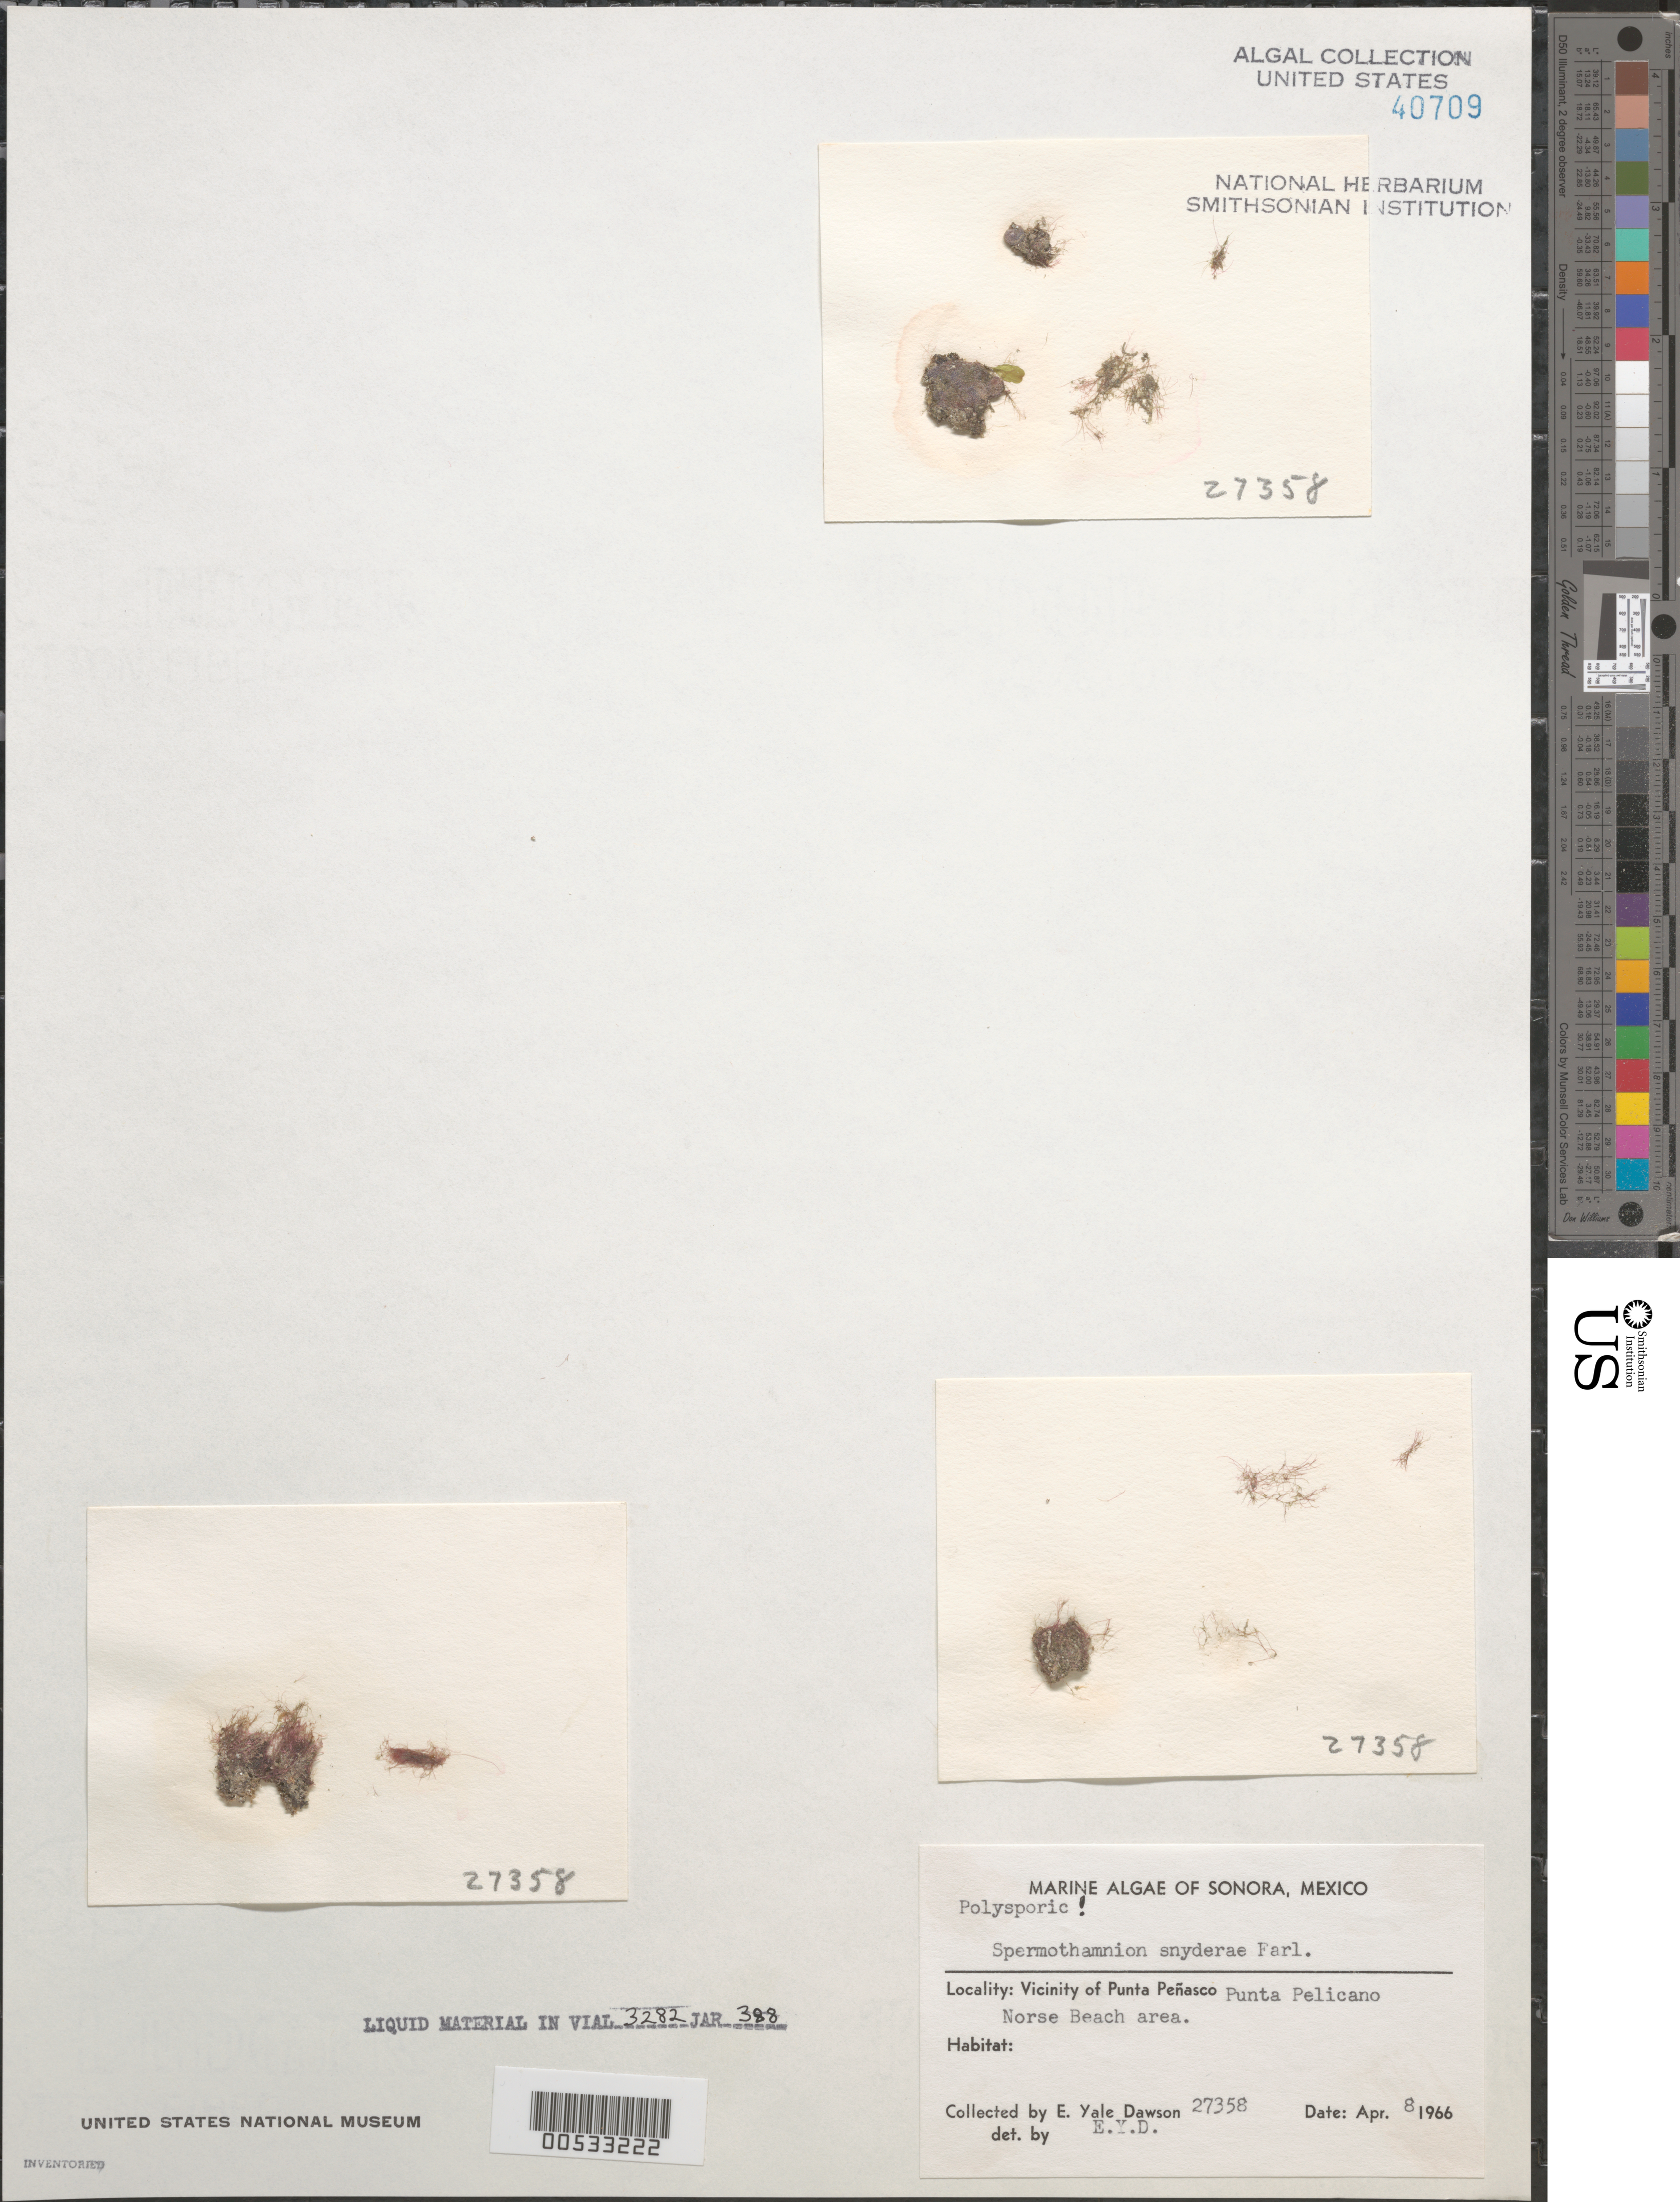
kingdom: Plantae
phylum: Rhodophyta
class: Florideophyceae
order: Ceramiales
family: Wrangeliaceae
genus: Tiffaniella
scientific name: Tiffaniella snyderae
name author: (Farl.) I.A. Abbott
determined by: Algae name updating Project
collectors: E. Y. Dawson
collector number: EYD 27358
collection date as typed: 08 Apr 1966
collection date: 1966-04-08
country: Mexico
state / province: Sonora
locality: Norse Beach area, Punta Pelicano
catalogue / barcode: US 40709